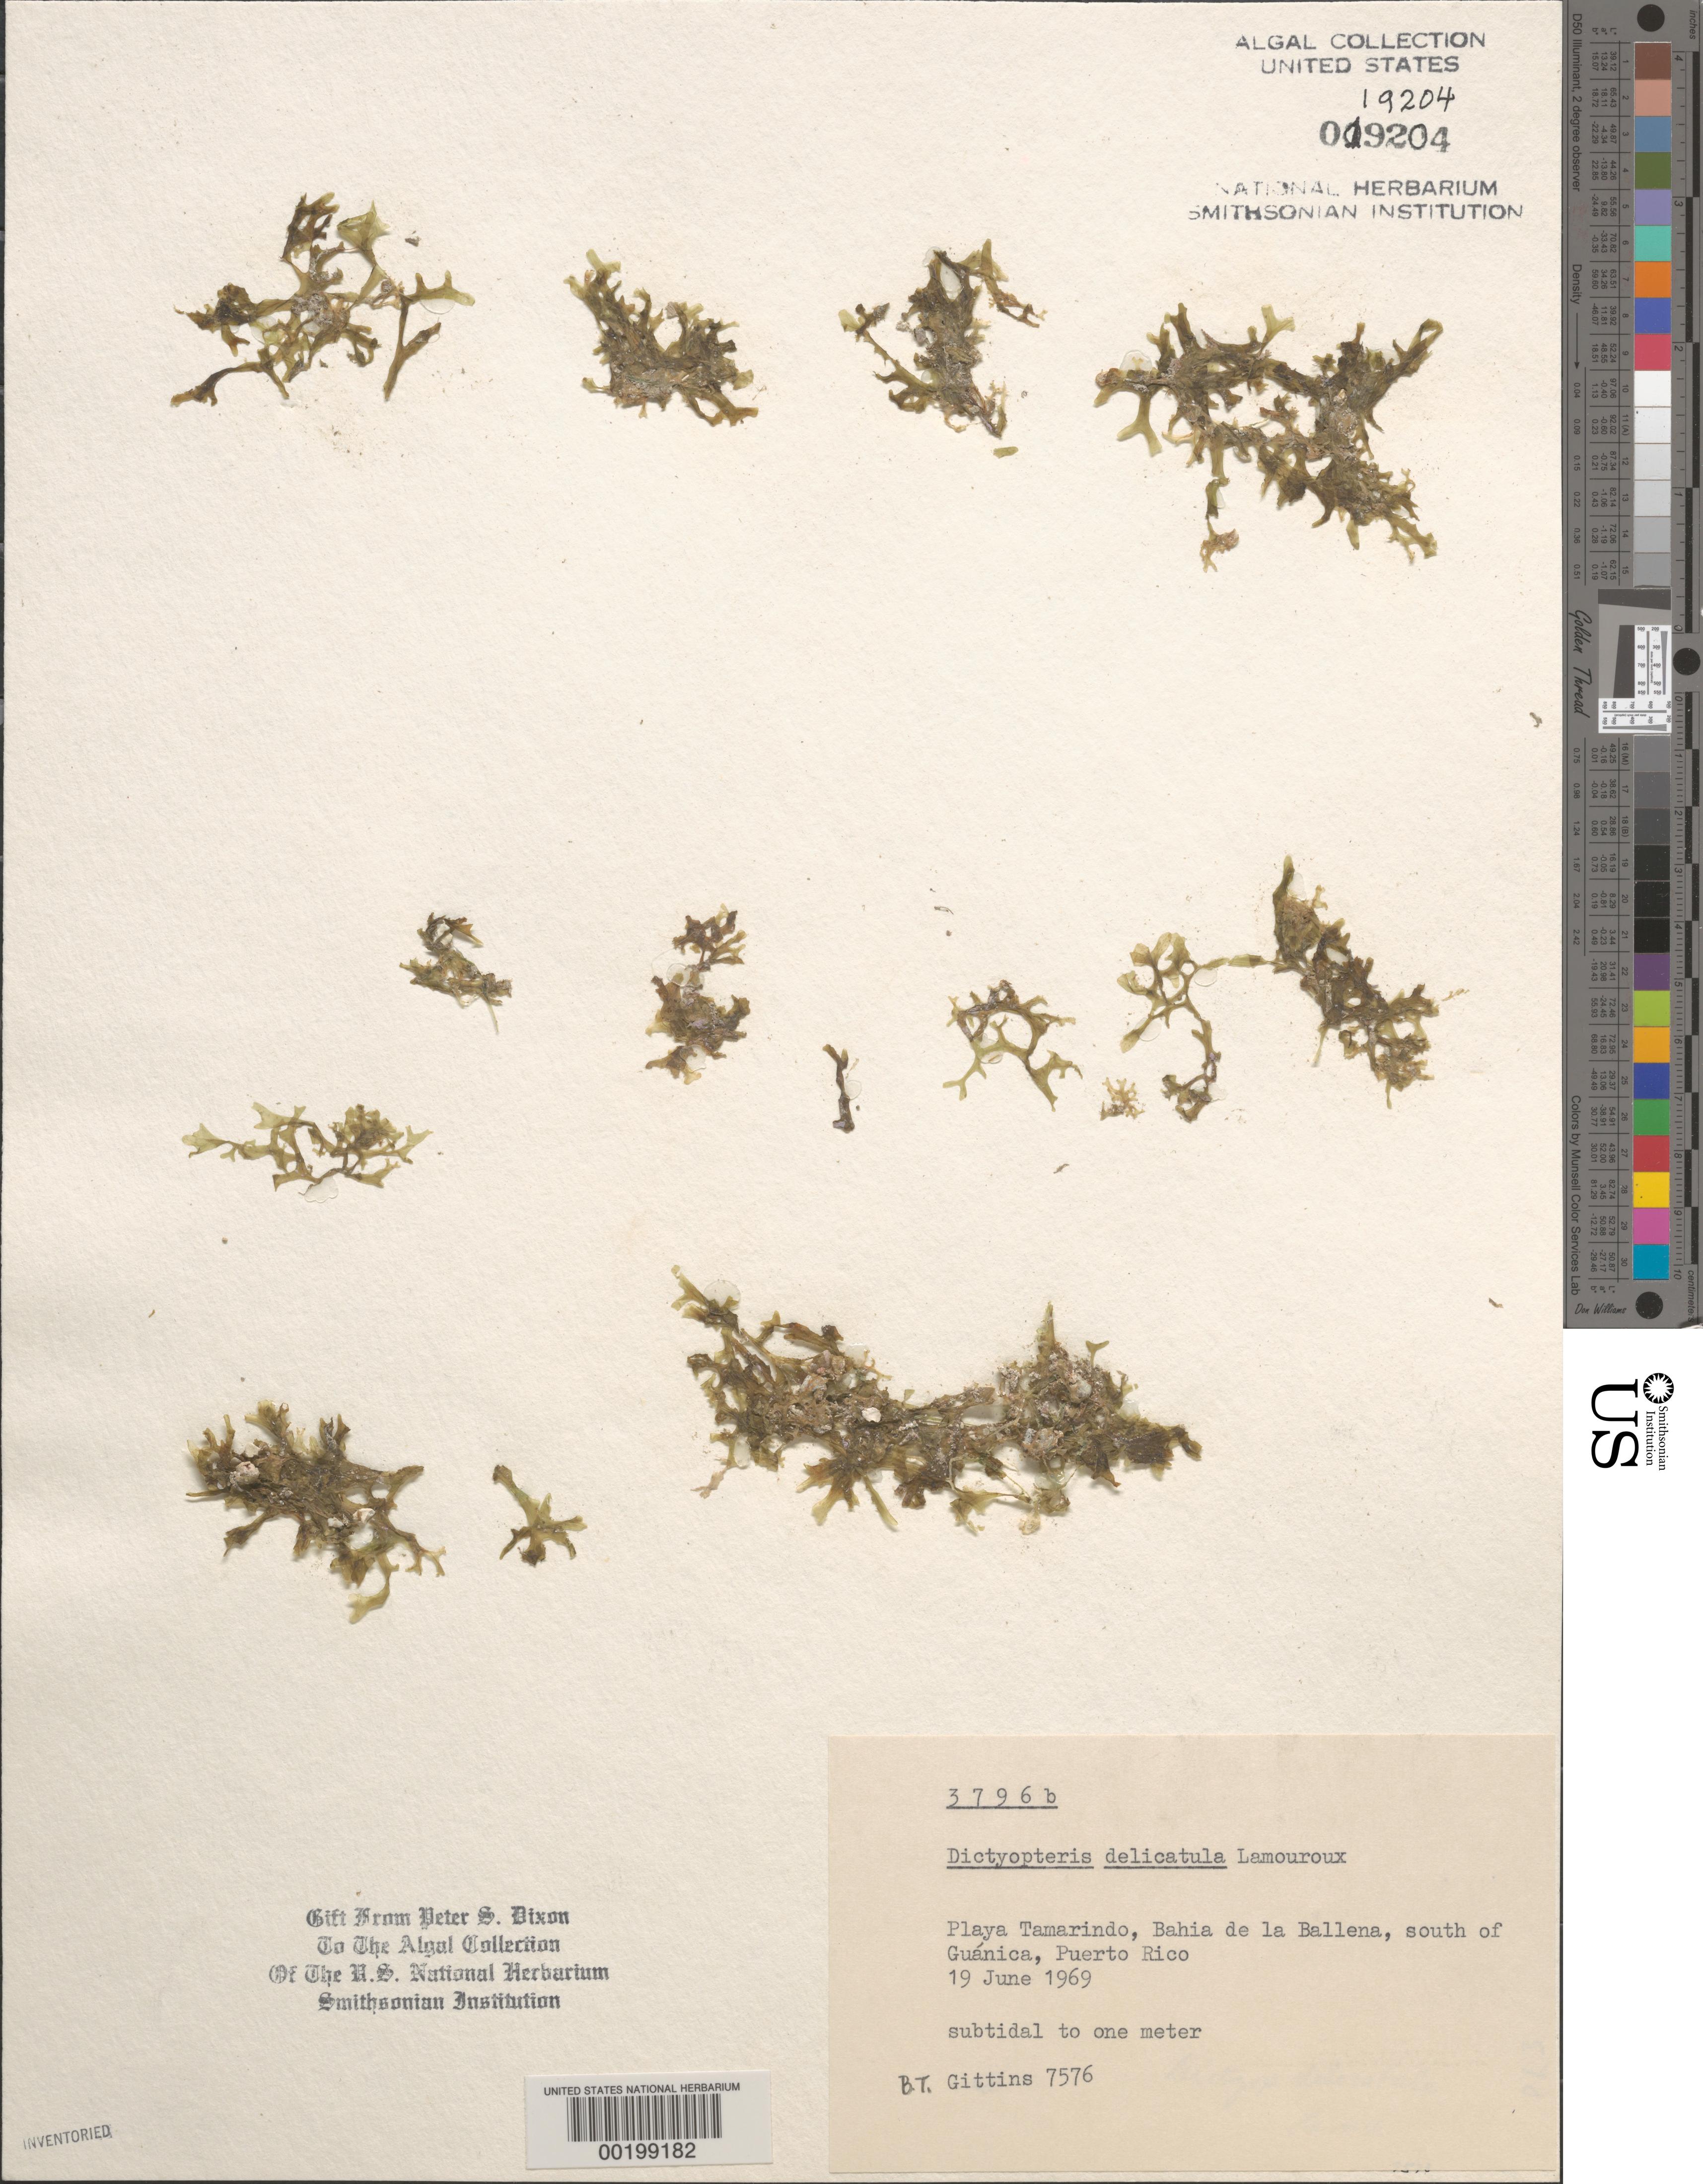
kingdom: Chromista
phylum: Ochrophyta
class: Phaeophyceae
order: Dictyotales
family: Dictyotaceae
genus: Dictyopteris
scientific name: Dictyopteris delicatula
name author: J.V.Lamouroux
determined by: Dixon, P. S.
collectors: B. Gittins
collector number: BTG 7576 & PSD 3796B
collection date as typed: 19 Jun 1969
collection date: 1969-06-19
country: Puerto Rico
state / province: Guanica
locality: Playa Tamarindo, Bahia de la Ballena, south of Guanica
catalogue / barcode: US 19204